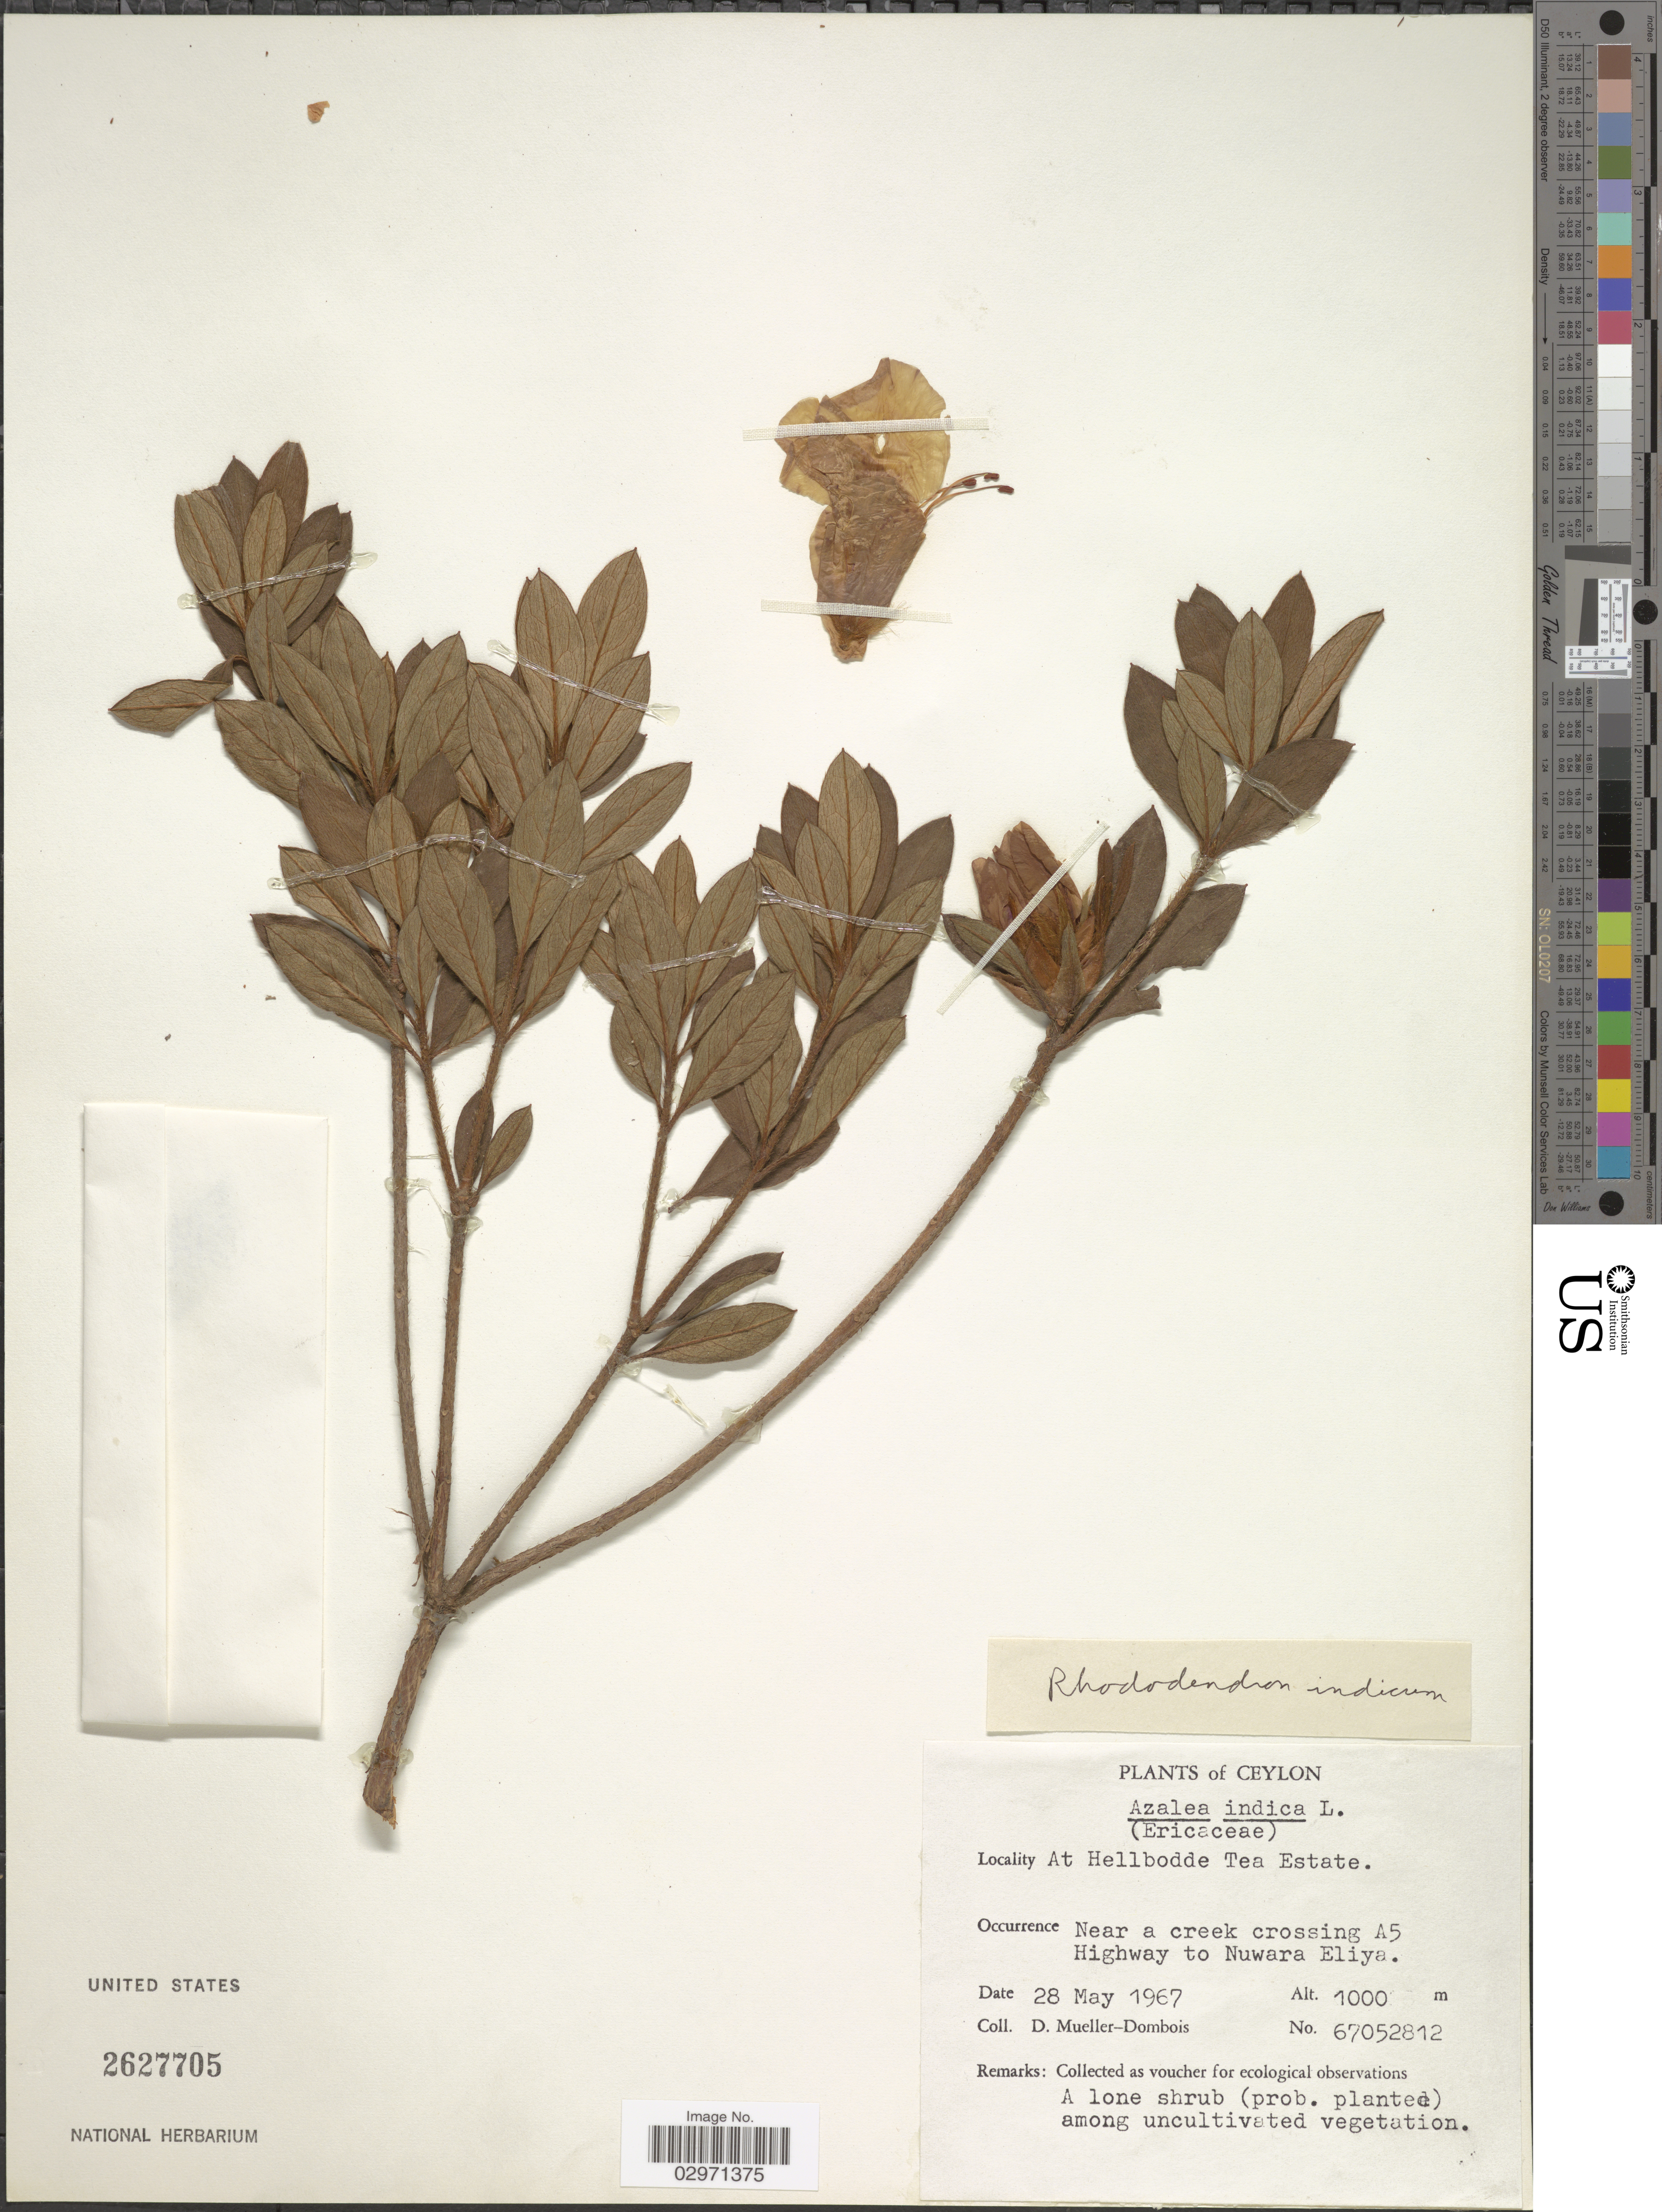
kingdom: Plantae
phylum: Tracheophyta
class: Magnoliopsida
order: Ericales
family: Ericaceae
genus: Rhododendron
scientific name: Rhododendron indicum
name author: (L.) Sweet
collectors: D. Mueller-Dombois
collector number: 67052812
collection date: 1967-05-28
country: Sri Lanka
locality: Ceylon. At Hellbodde Tea Estate. Near a creek crossing A5 Highway to Nuwara Eliya.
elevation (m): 1000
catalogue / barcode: US 2627705